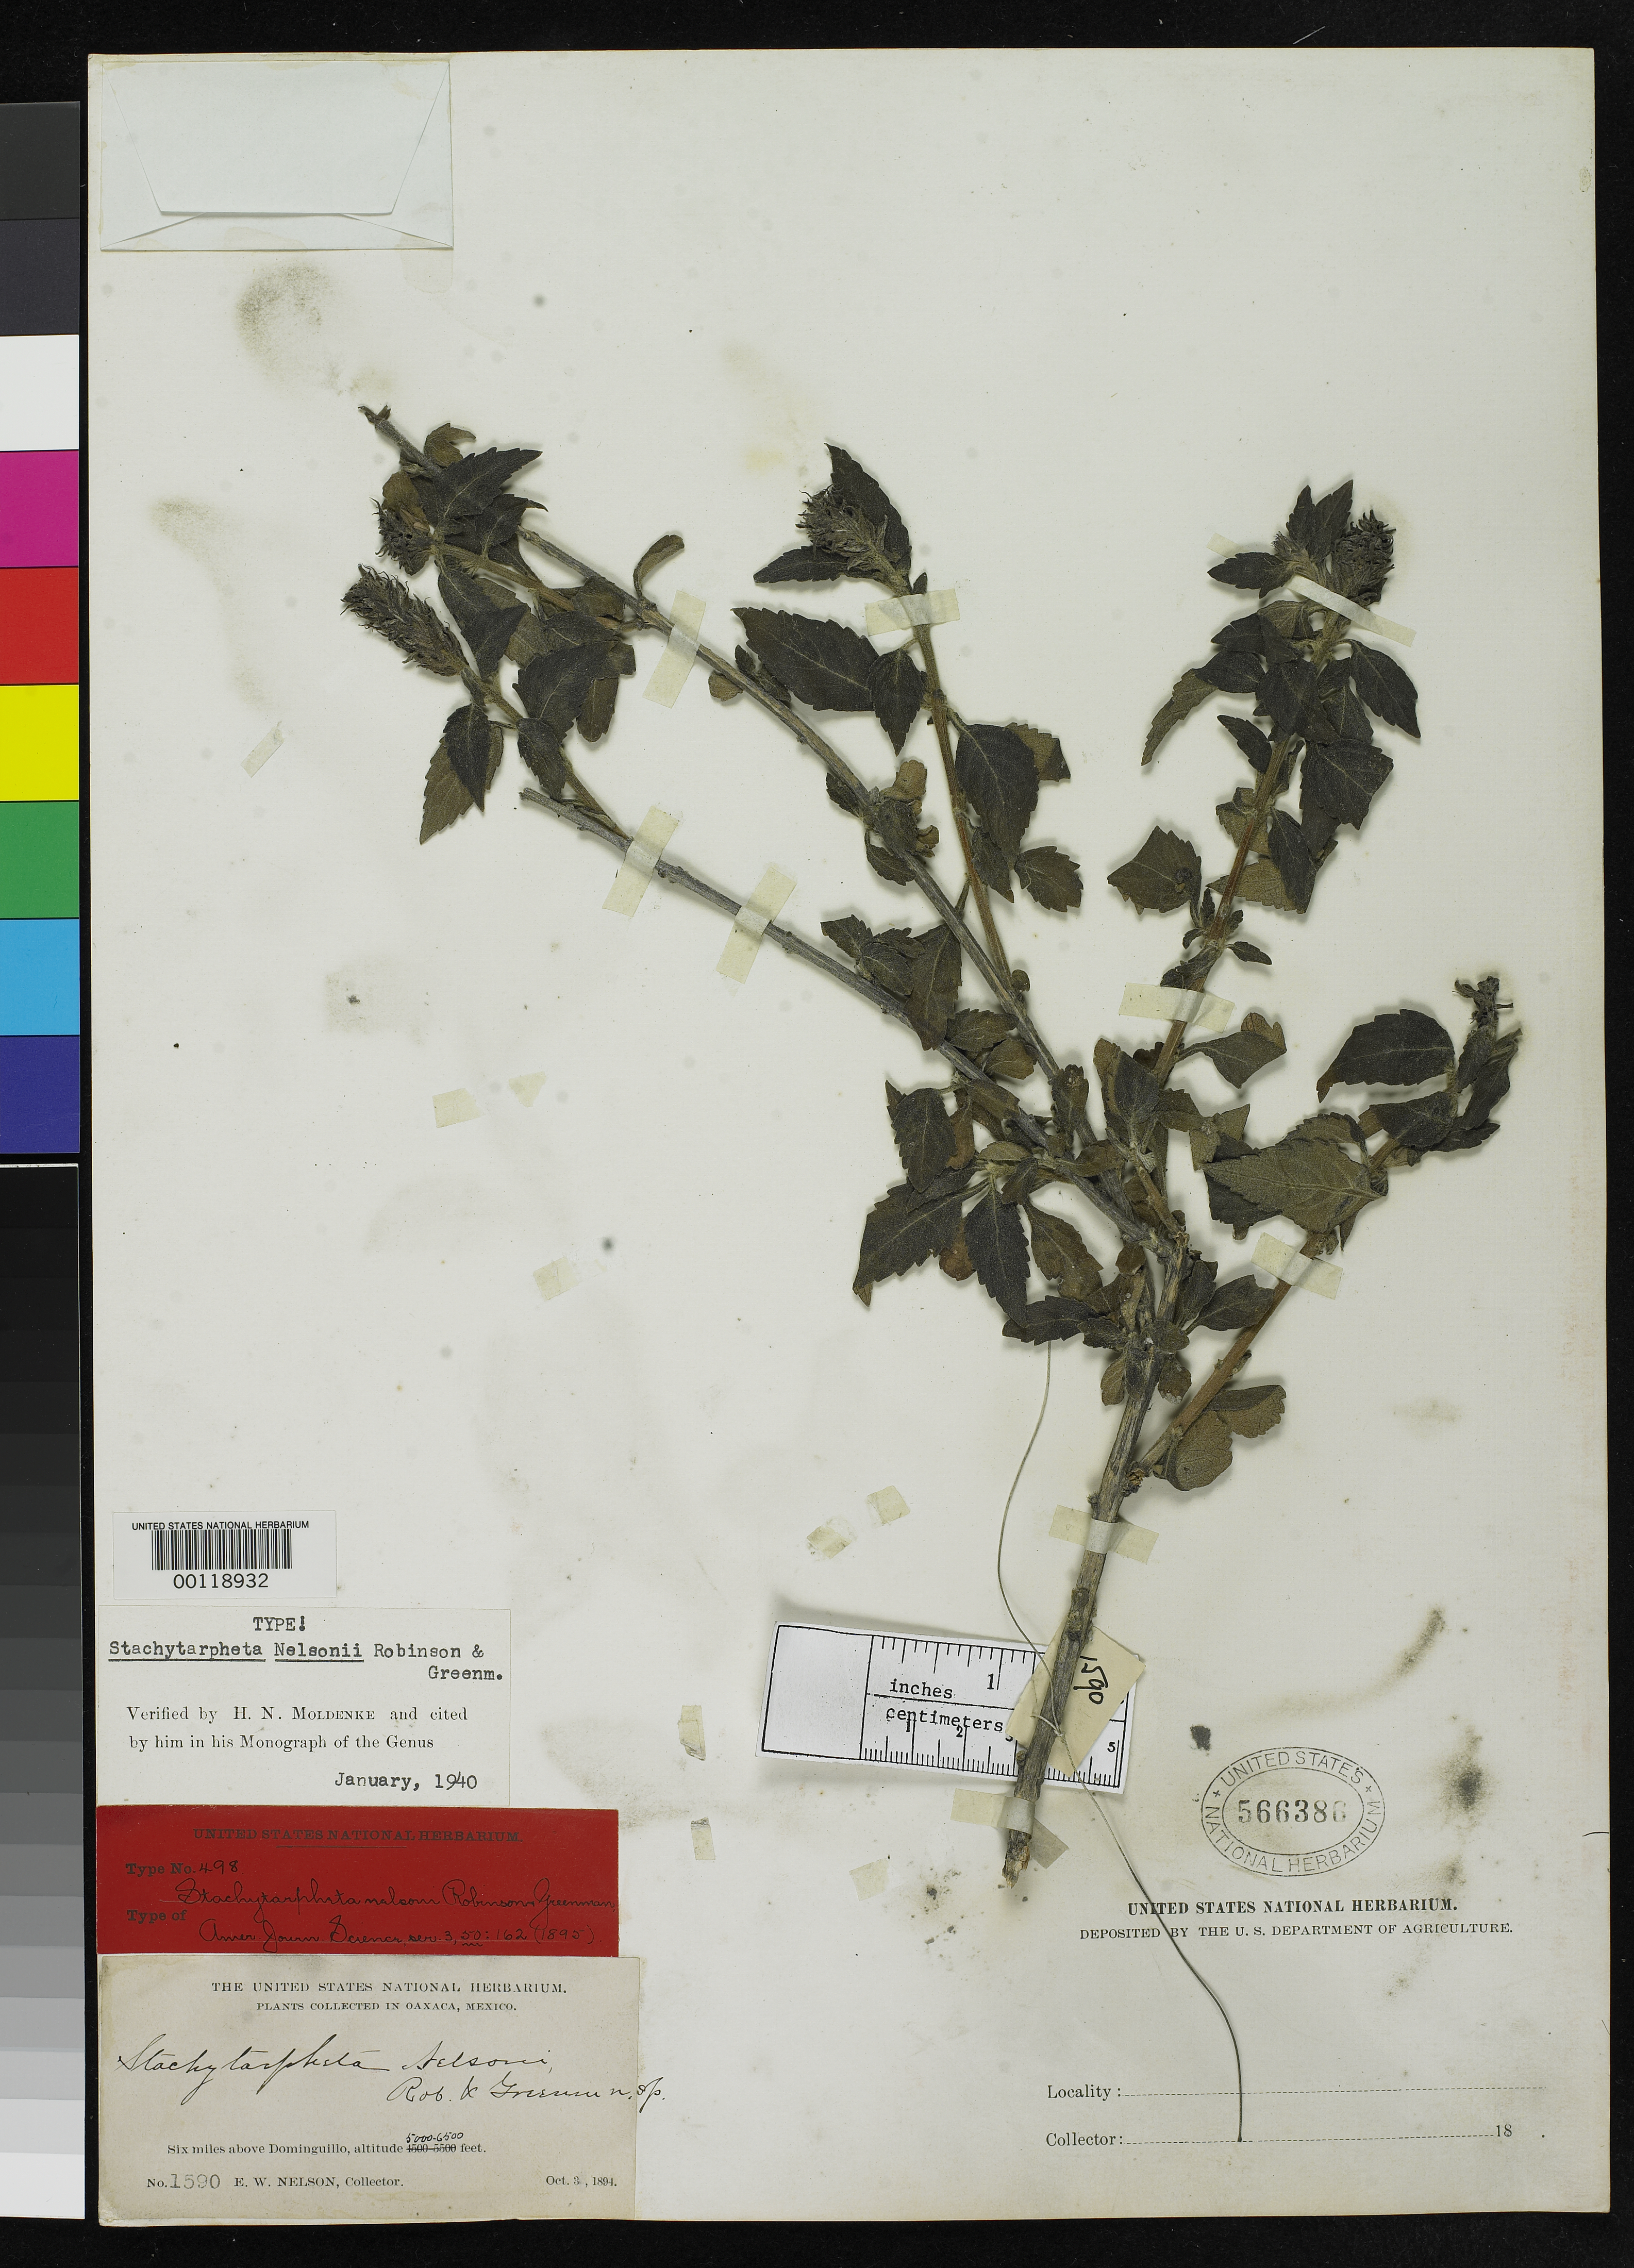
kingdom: Plantae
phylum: Tracheophyta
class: Magnoliopsida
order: Lamiales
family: Verbenaceae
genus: Stachytarpheta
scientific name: Stachytarpheta nelsonii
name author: B.L. Rob. & Greenm.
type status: Isotype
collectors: E. W. Nelson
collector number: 1590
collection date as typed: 03 Oct 1894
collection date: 1894-10-03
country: Mexico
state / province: Oaxaca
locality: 6 mi above above Dominguillo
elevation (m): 1524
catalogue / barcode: US 566386